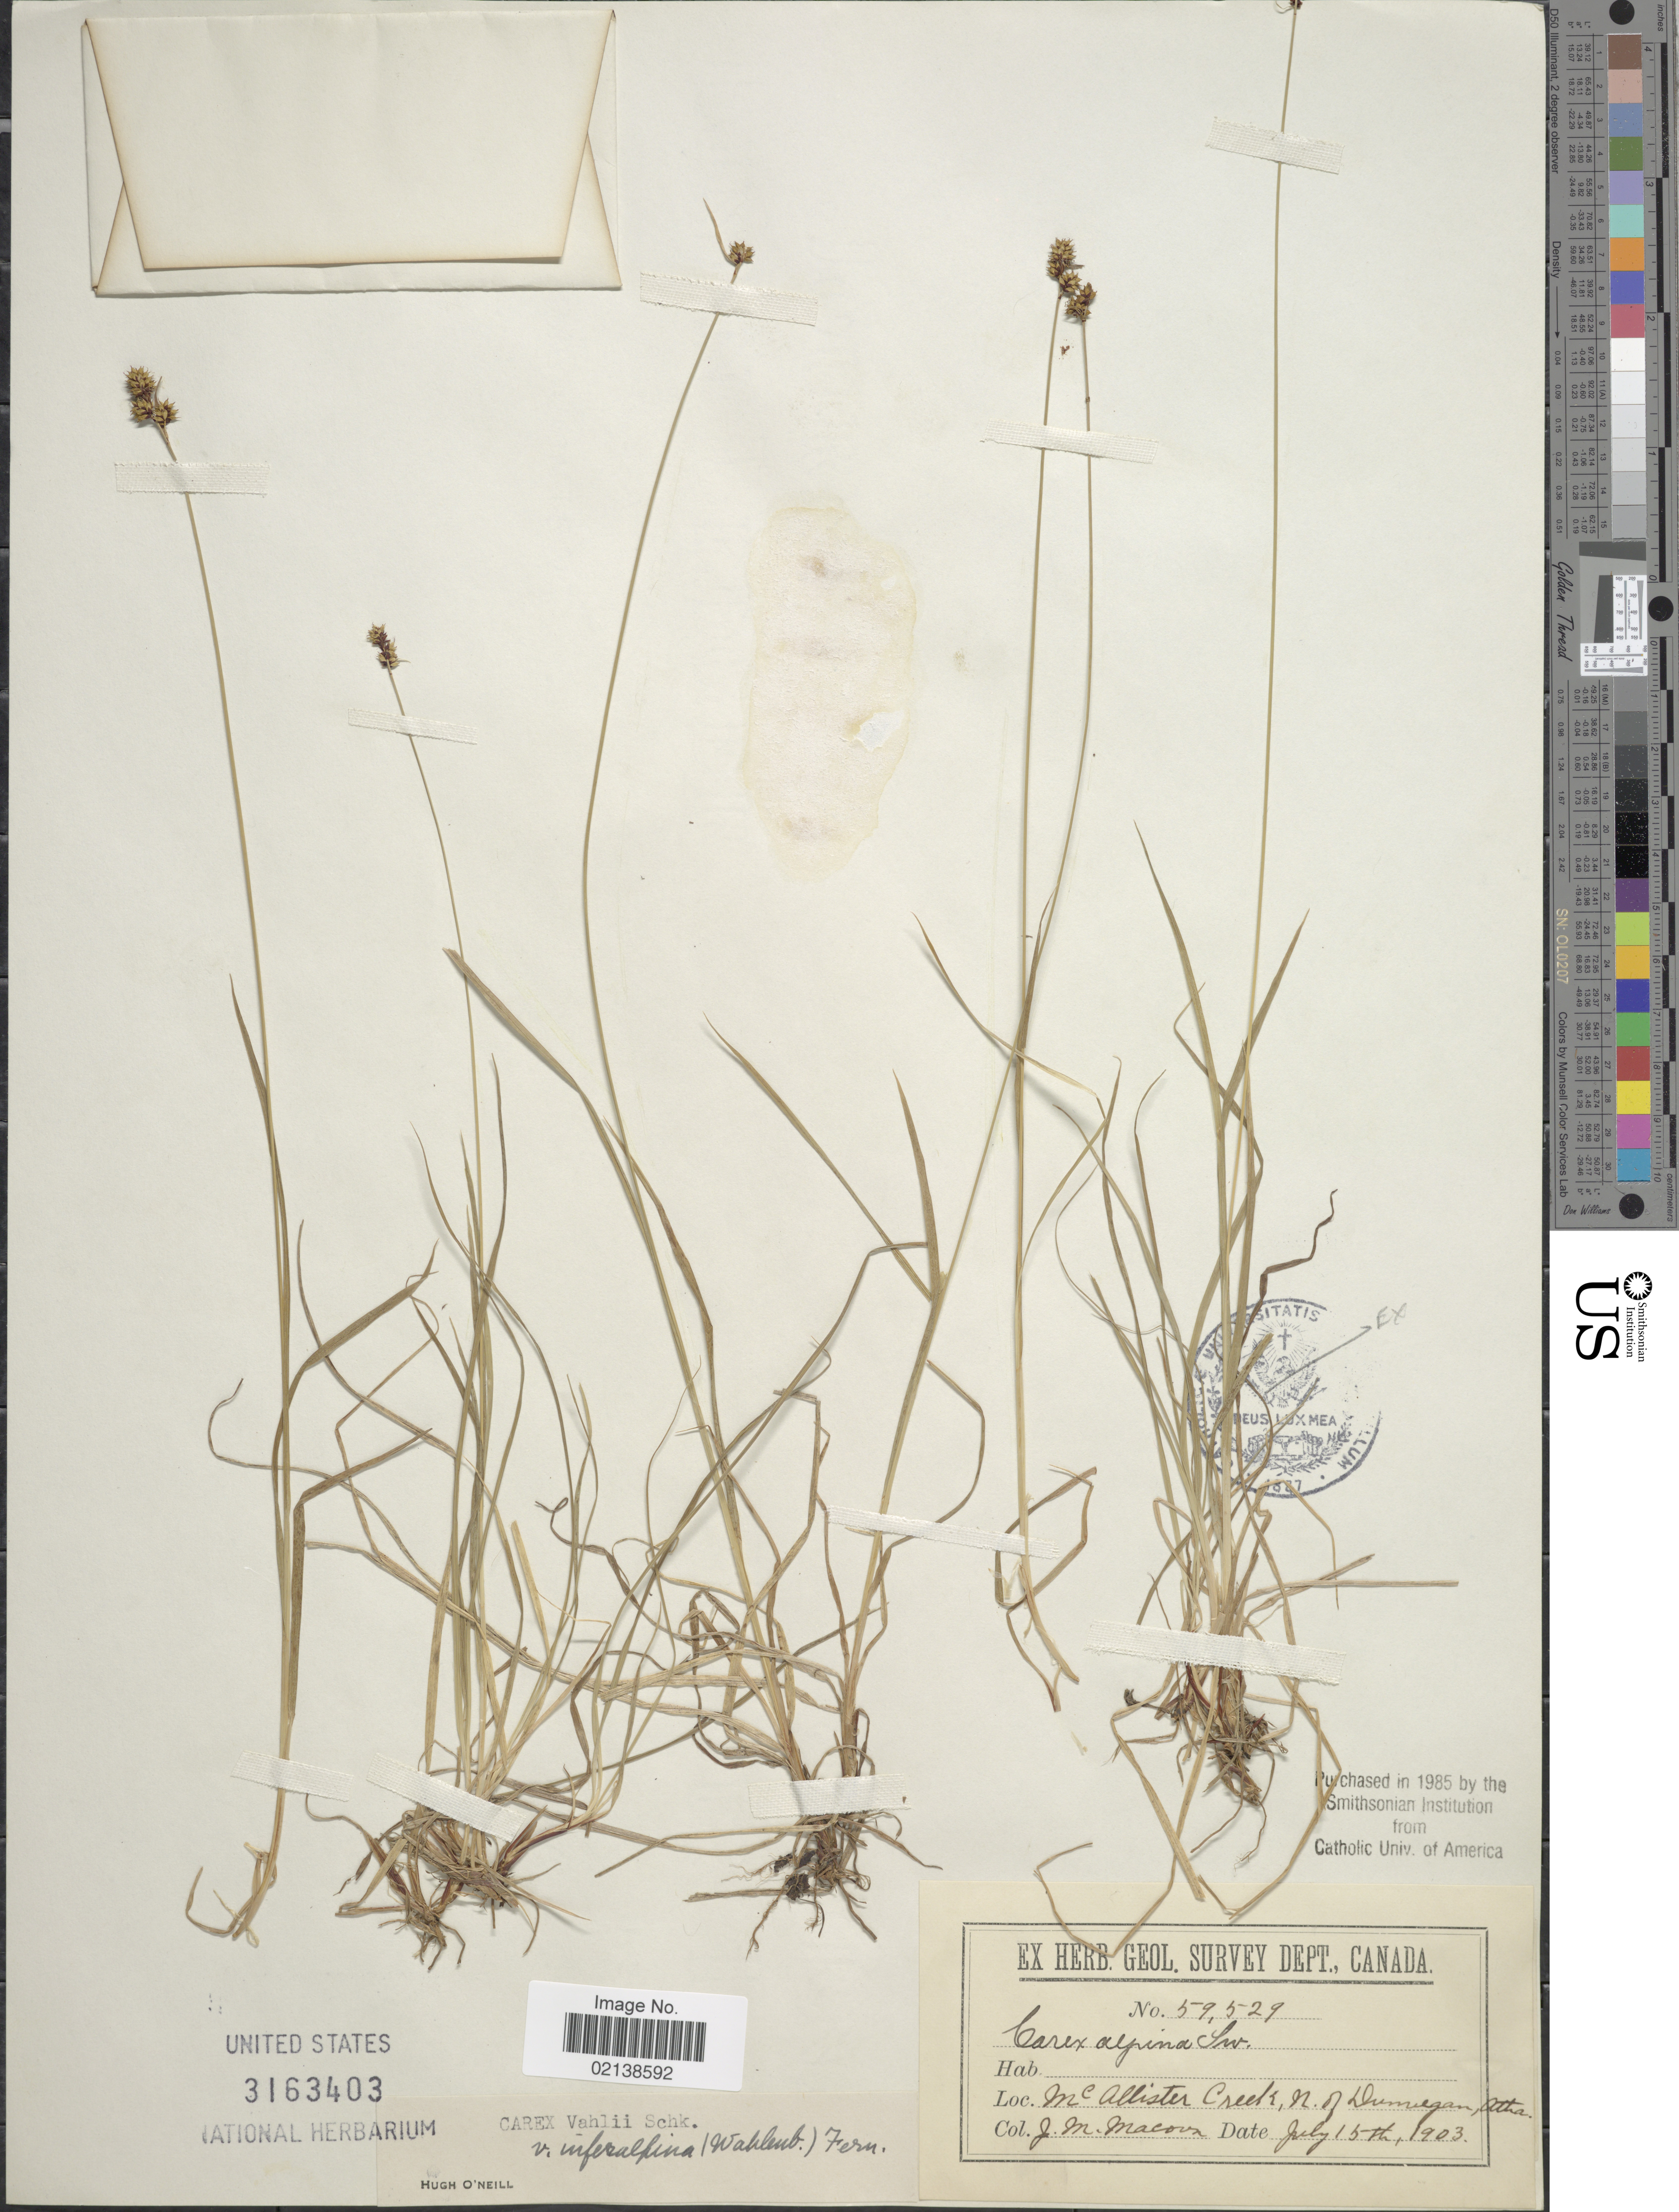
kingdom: Plantae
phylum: Tracheophyta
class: Liliopsida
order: Poales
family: Cyperaceae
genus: Carex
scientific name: Carex media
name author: R. Br.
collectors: J. M. Macoun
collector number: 59529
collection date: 1903-07-15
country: Canada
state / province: Alberta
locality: McAllister Creek, N. of Dunvegan, Atha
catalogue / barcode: US 3163403